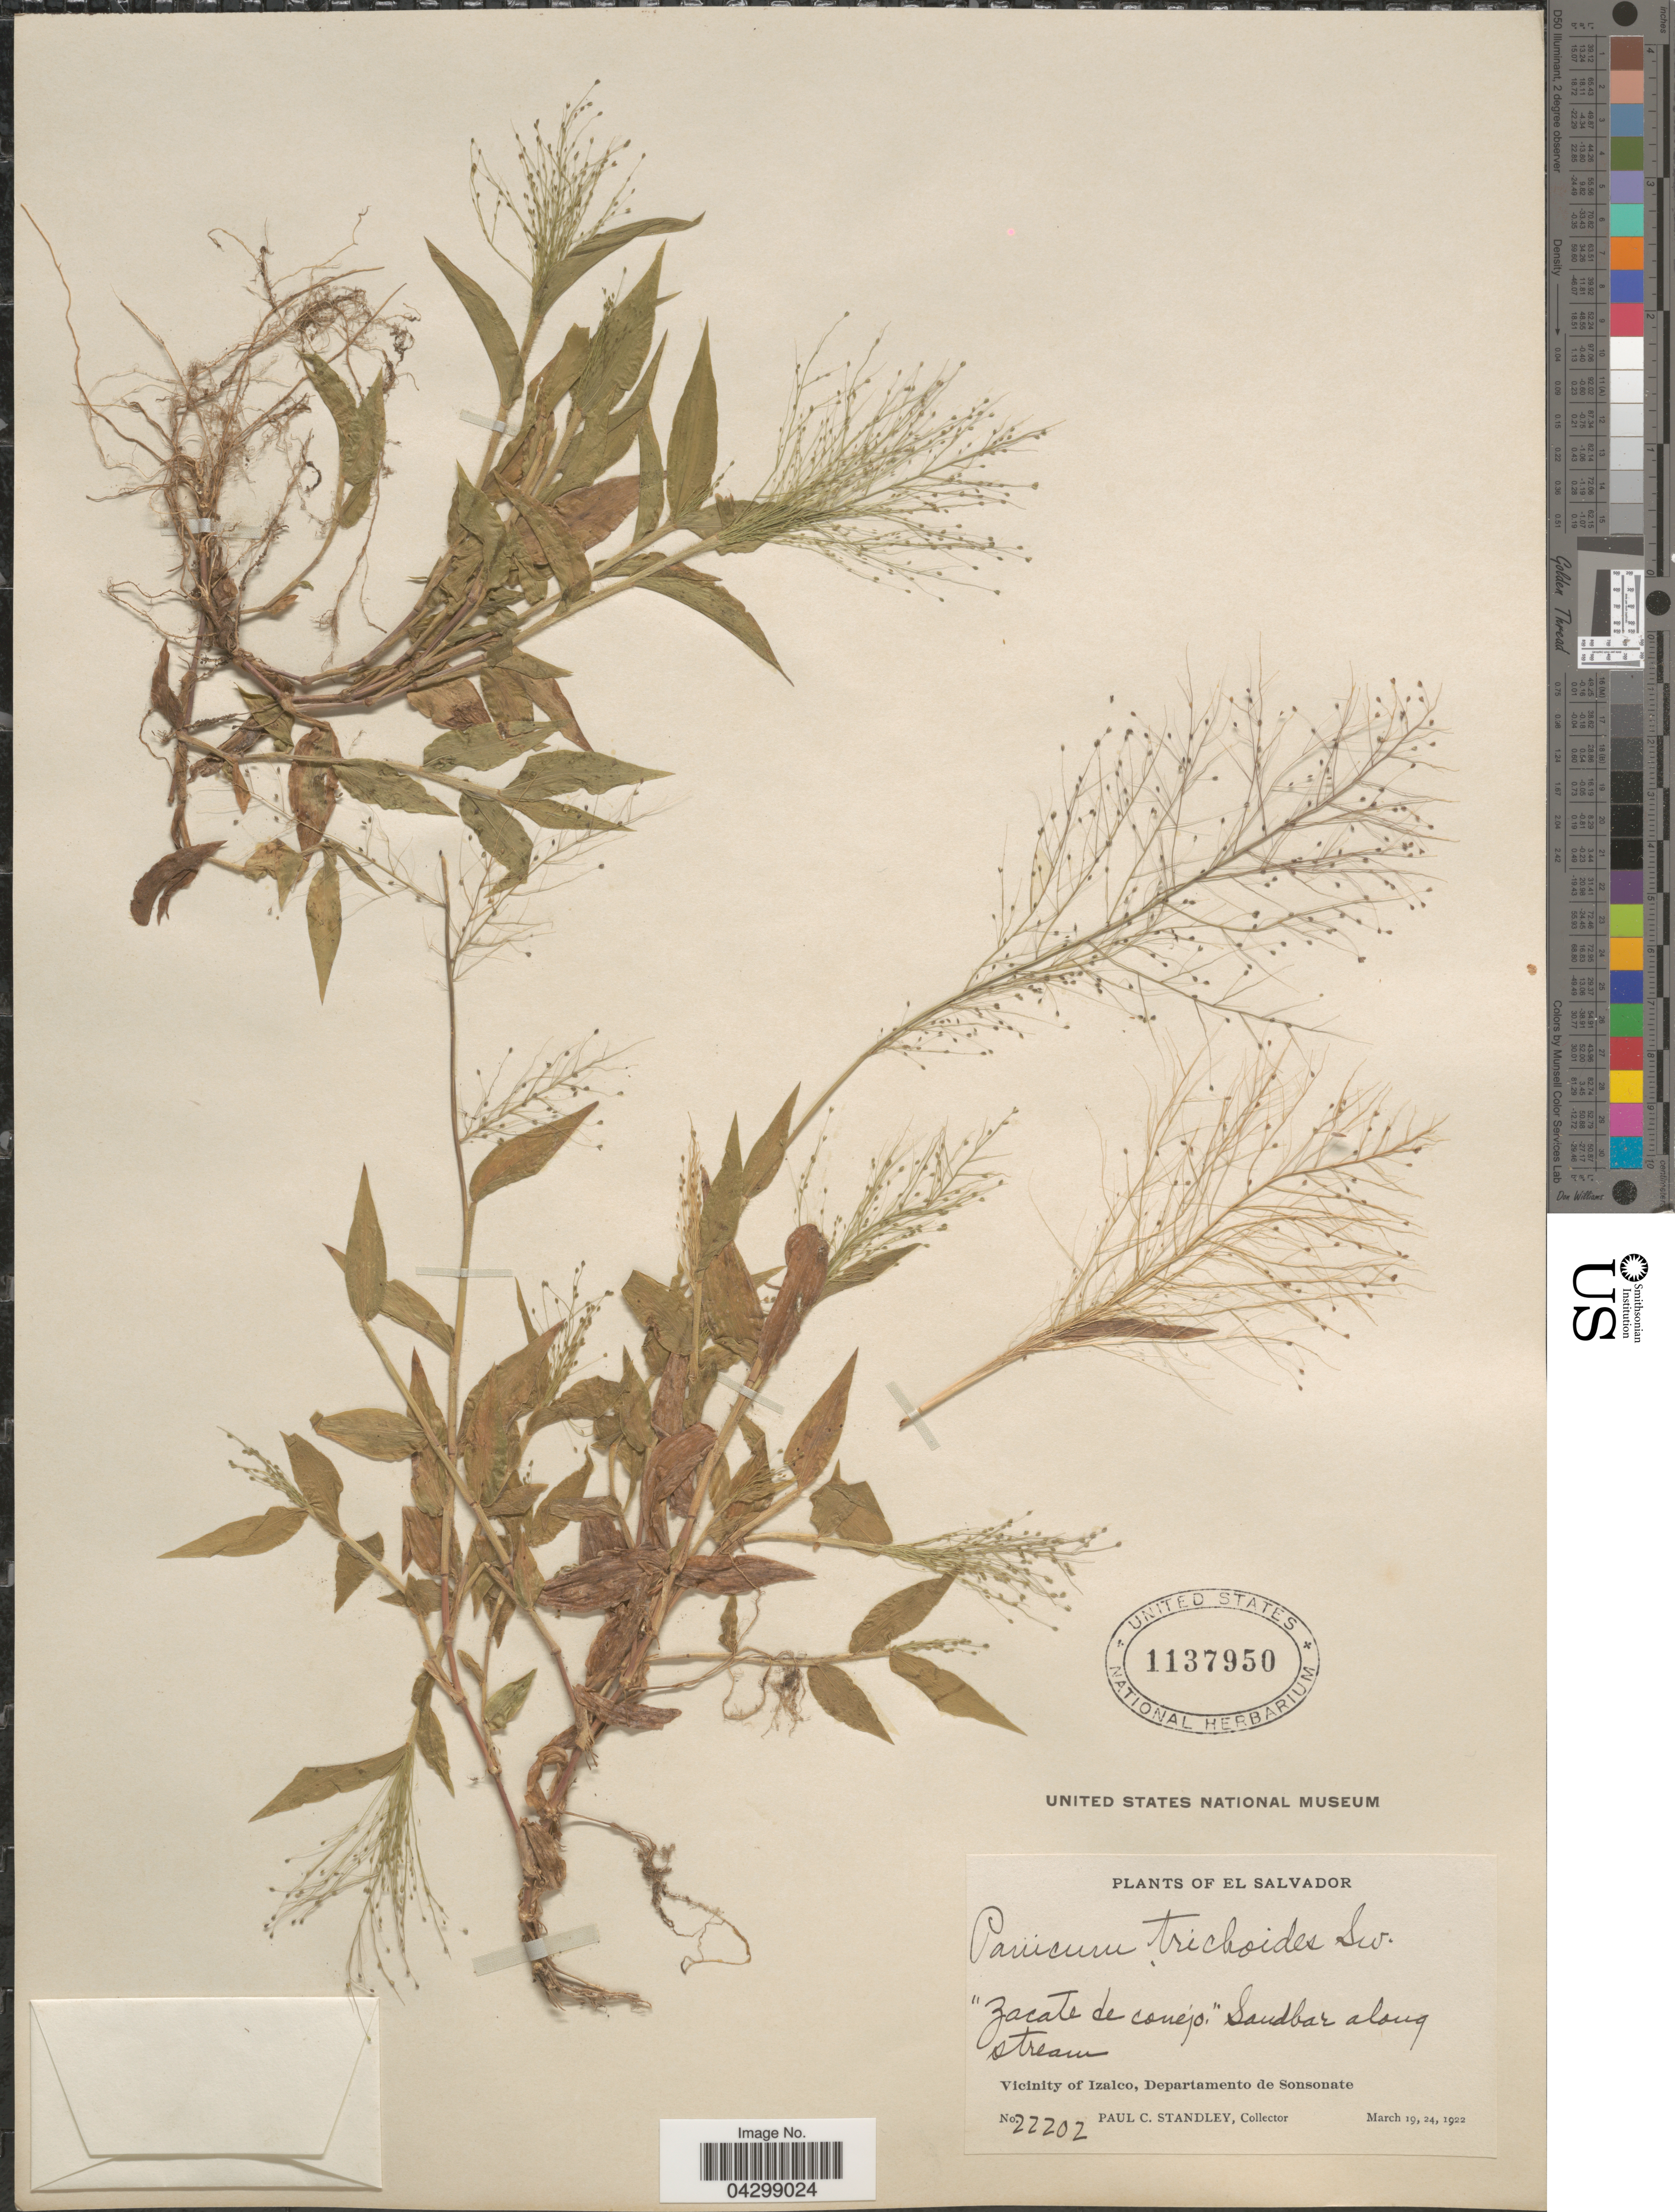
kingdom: Plantae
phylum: Tracheophyta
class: Liliopsida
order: Poales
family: Poaceae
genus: Panicum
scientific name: Panicum trichoides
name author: Sw.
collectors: P. C. Standley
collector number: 22202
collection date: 1922-03-19/1922-03-24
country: El Salvador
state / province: Sonsonate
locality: Vicinity of Izalco, Departamento de Sonsonate.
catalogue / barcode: US 1137950